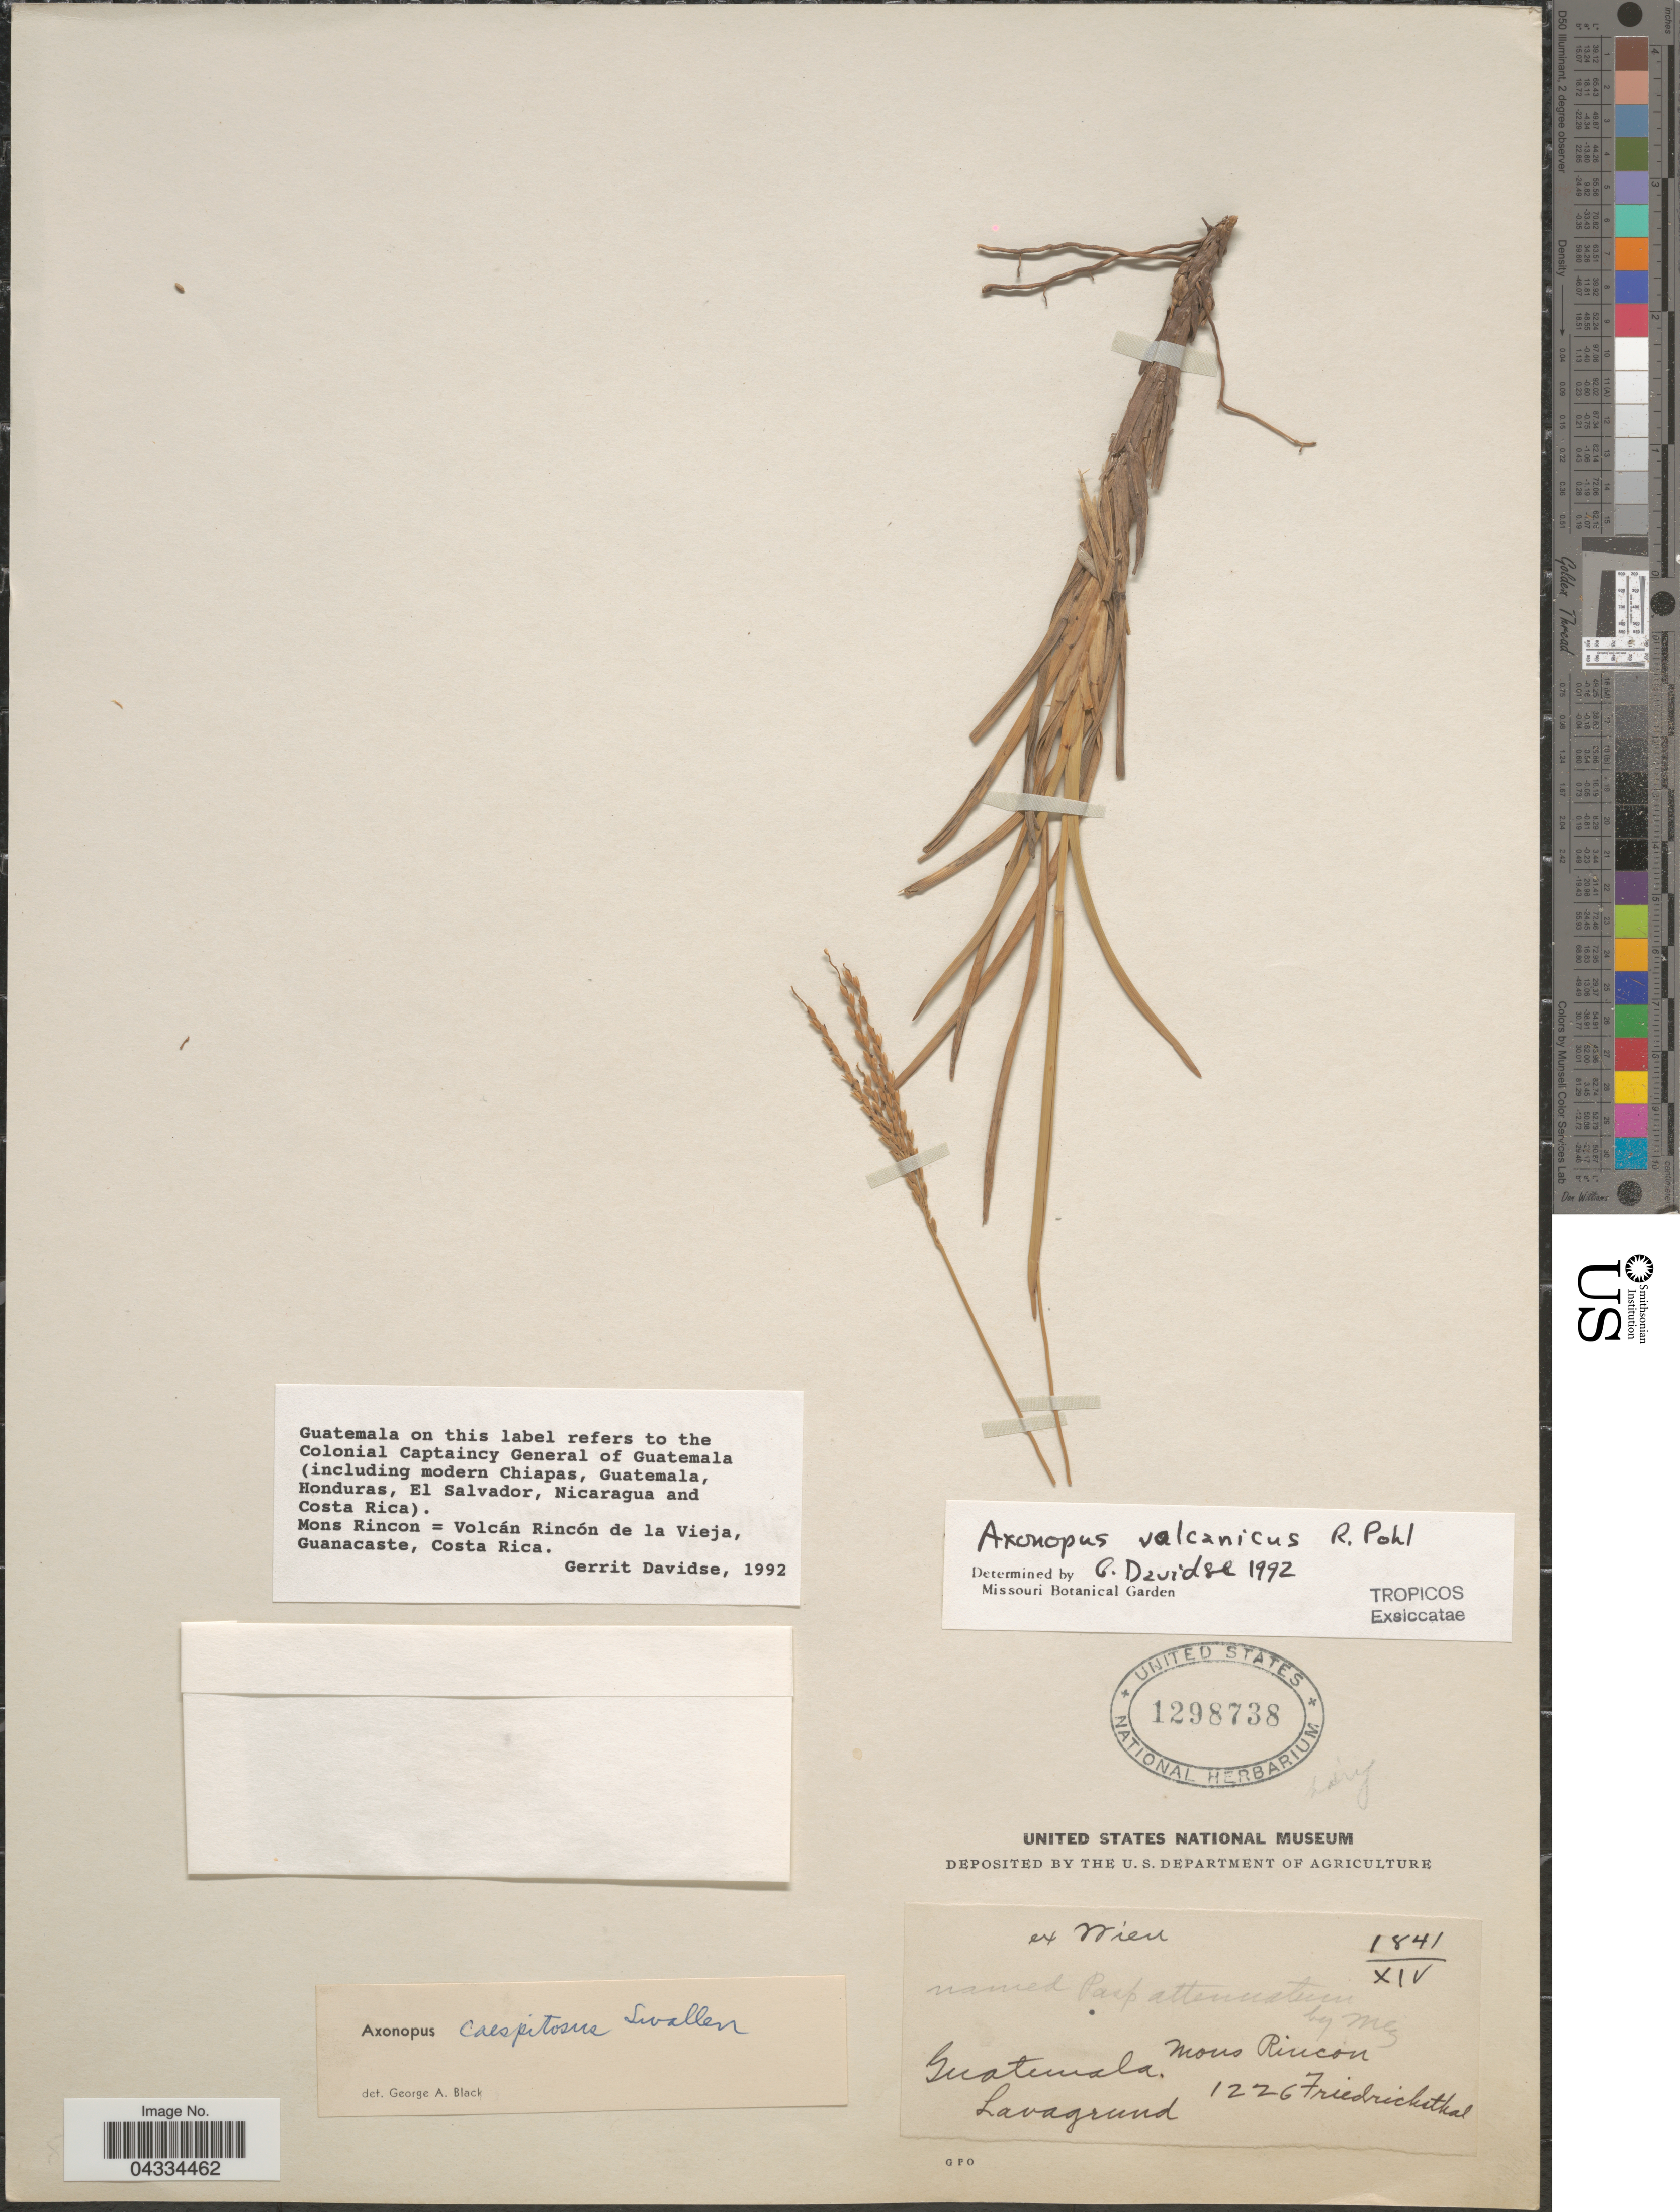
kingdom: Plantae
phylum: Tracheophyta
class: Liliopsida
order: Poales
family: Poaceae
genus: Axonopus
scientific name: Axonopus volcanicus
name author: R.W. Pohl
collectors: Friedrichsthal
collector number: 1226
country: Guatemala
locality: Mons Rincon. Lavaground.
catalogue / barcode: US 1298738